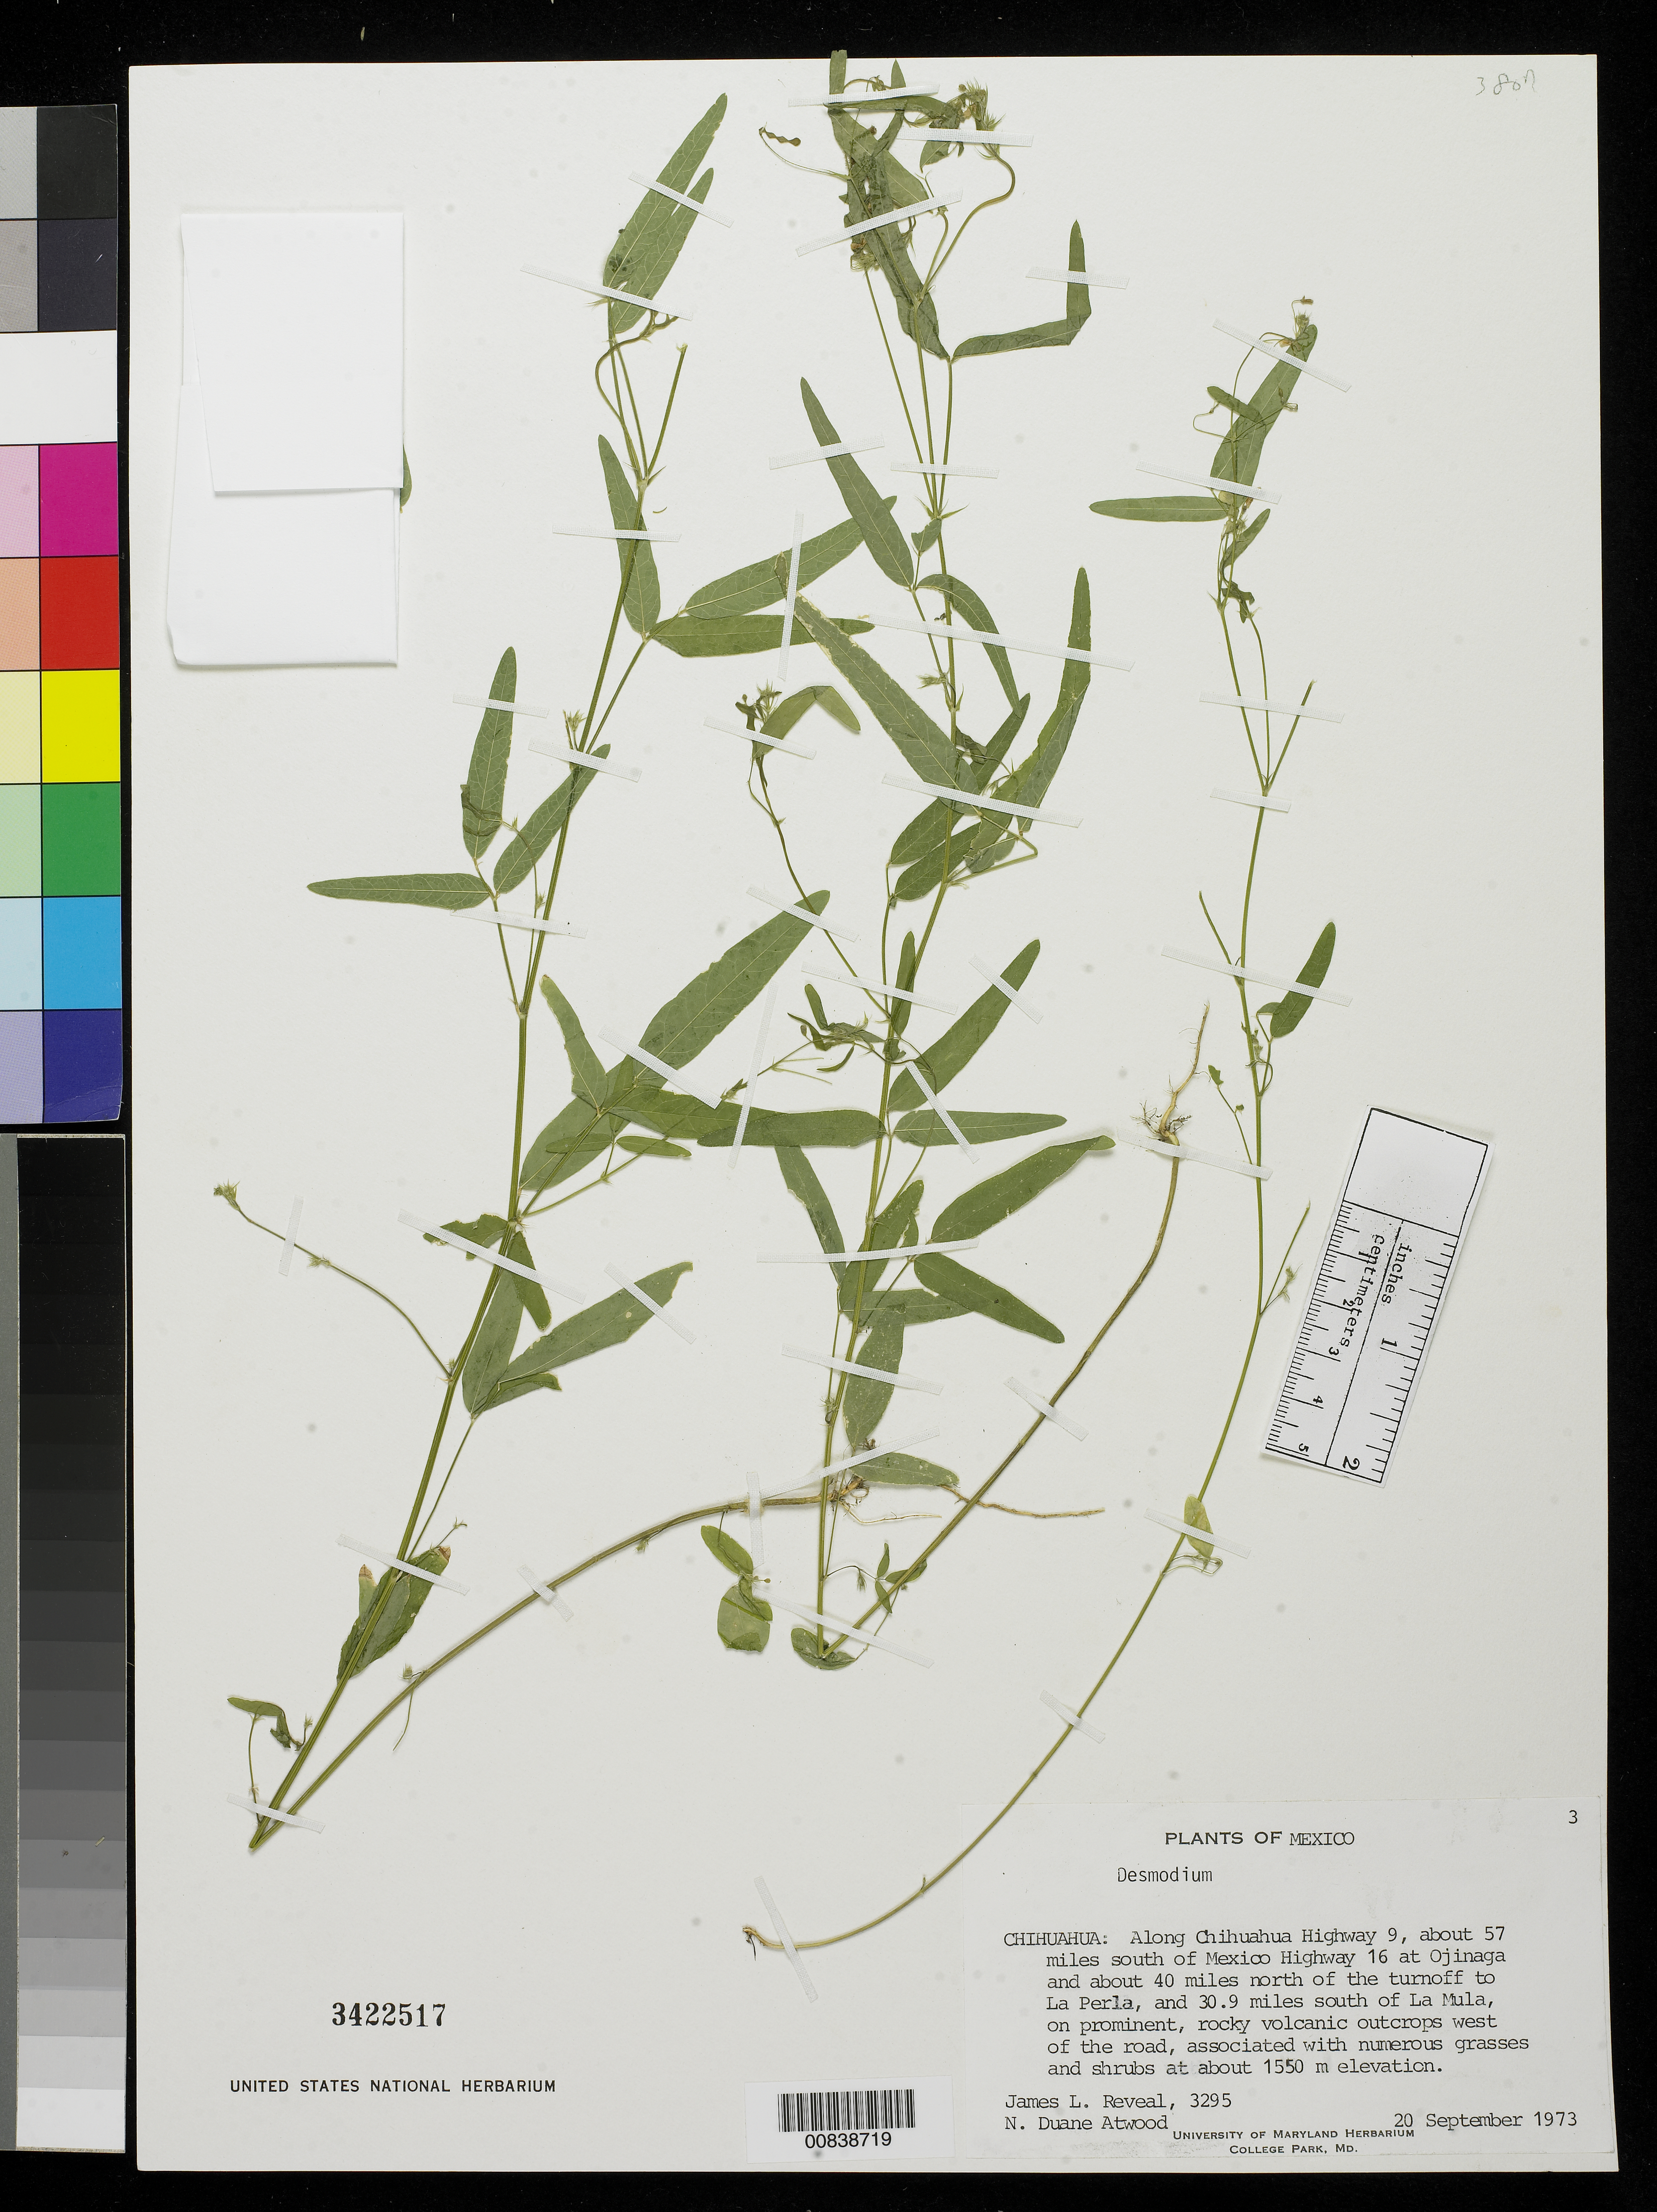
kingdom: Plantae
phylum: Tracheophyta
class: Magnoliopsida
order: Fabales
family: Fabaceae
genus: Desmodium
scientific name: Desmodium sp.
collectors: J. L. Reveal & N. D. Atwood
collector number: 3295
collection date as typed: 20 Sep 1973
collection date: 1973-09-20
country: Mexico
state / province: Chihuahua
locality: Along Chihuahua Highway 9, about 57 miles south of Mexico Highway 16 at Ojinaga and about 40 miles north of the turnoff to La Perla, and 30.9 miles south of La Mula. West of the road.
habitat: On prominent, rocky volcanic outcrops. Associated with numerous grasses and shrubs.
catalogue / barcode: US 3422517